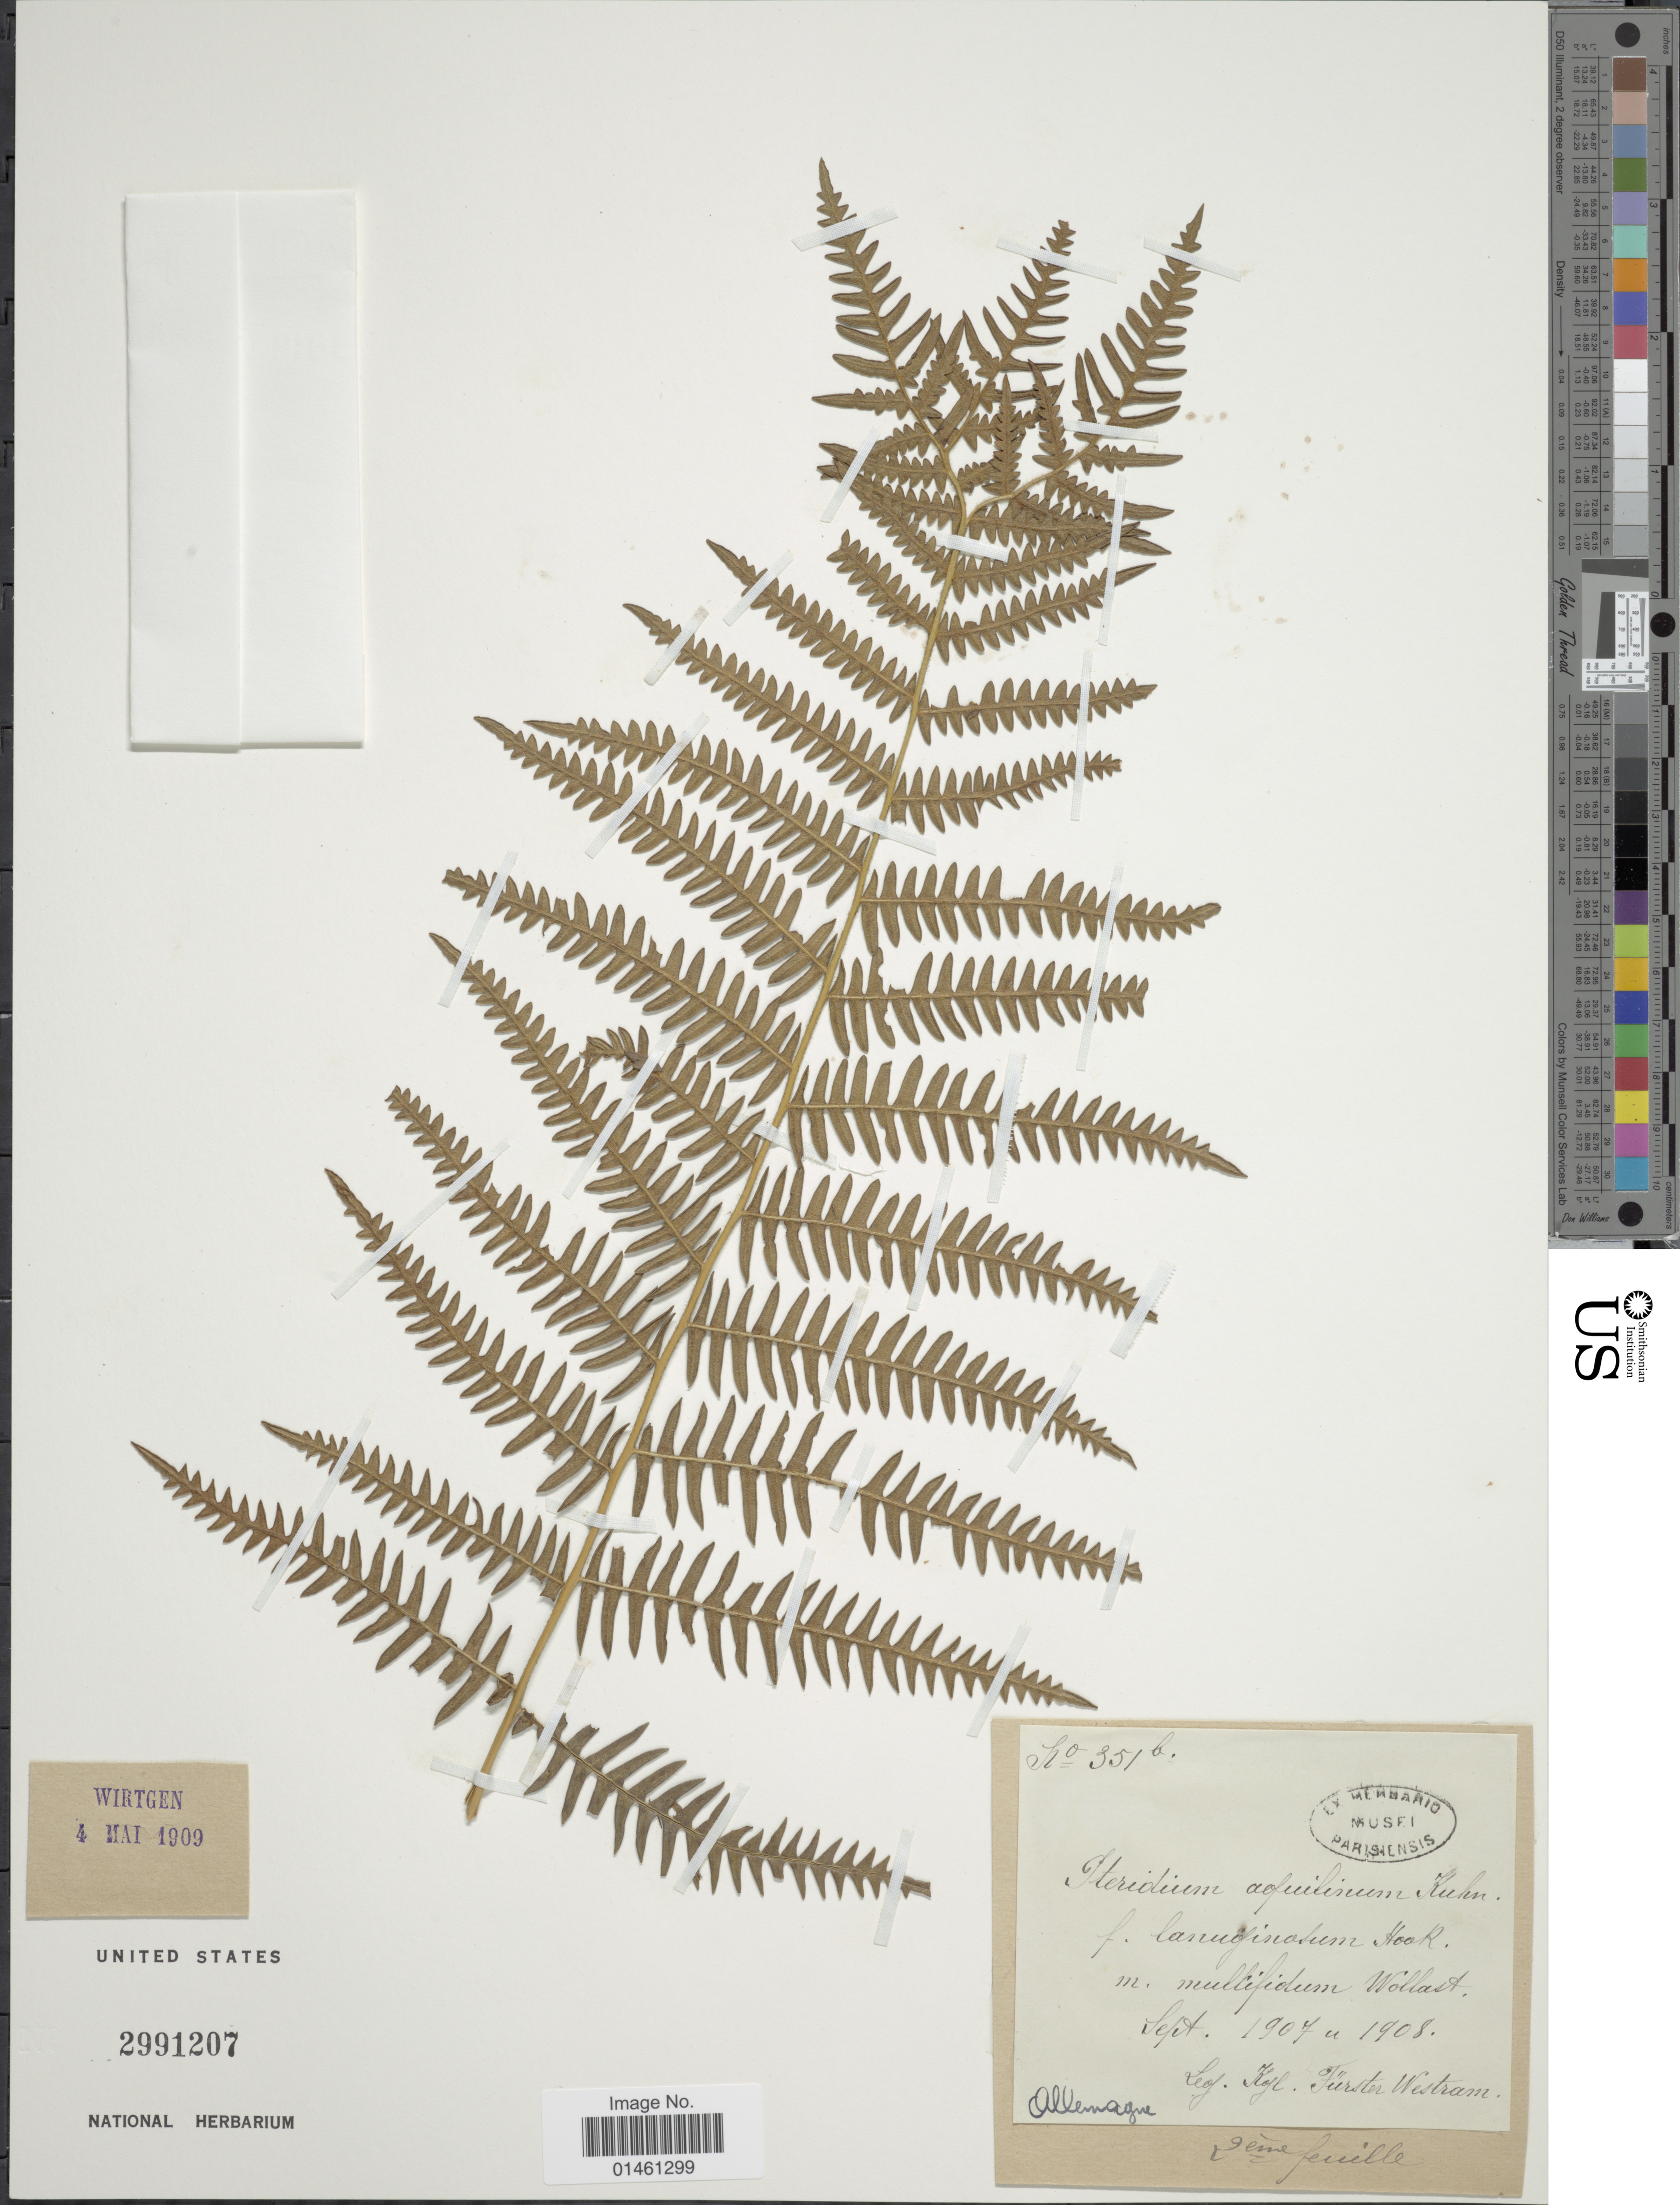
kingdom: Plantae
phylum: Tracheophyta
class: Polypodiopsida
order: Polypodiales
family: Dennstaedtiaceae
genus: Pteridium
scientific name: Pteridium aquilinum var. typicum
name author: R.M. Tryon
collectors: K. Westram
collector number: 351b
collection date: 1907-09/1908-09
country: Germany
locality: Allemagne [interpreted]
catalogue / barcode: US 2991207